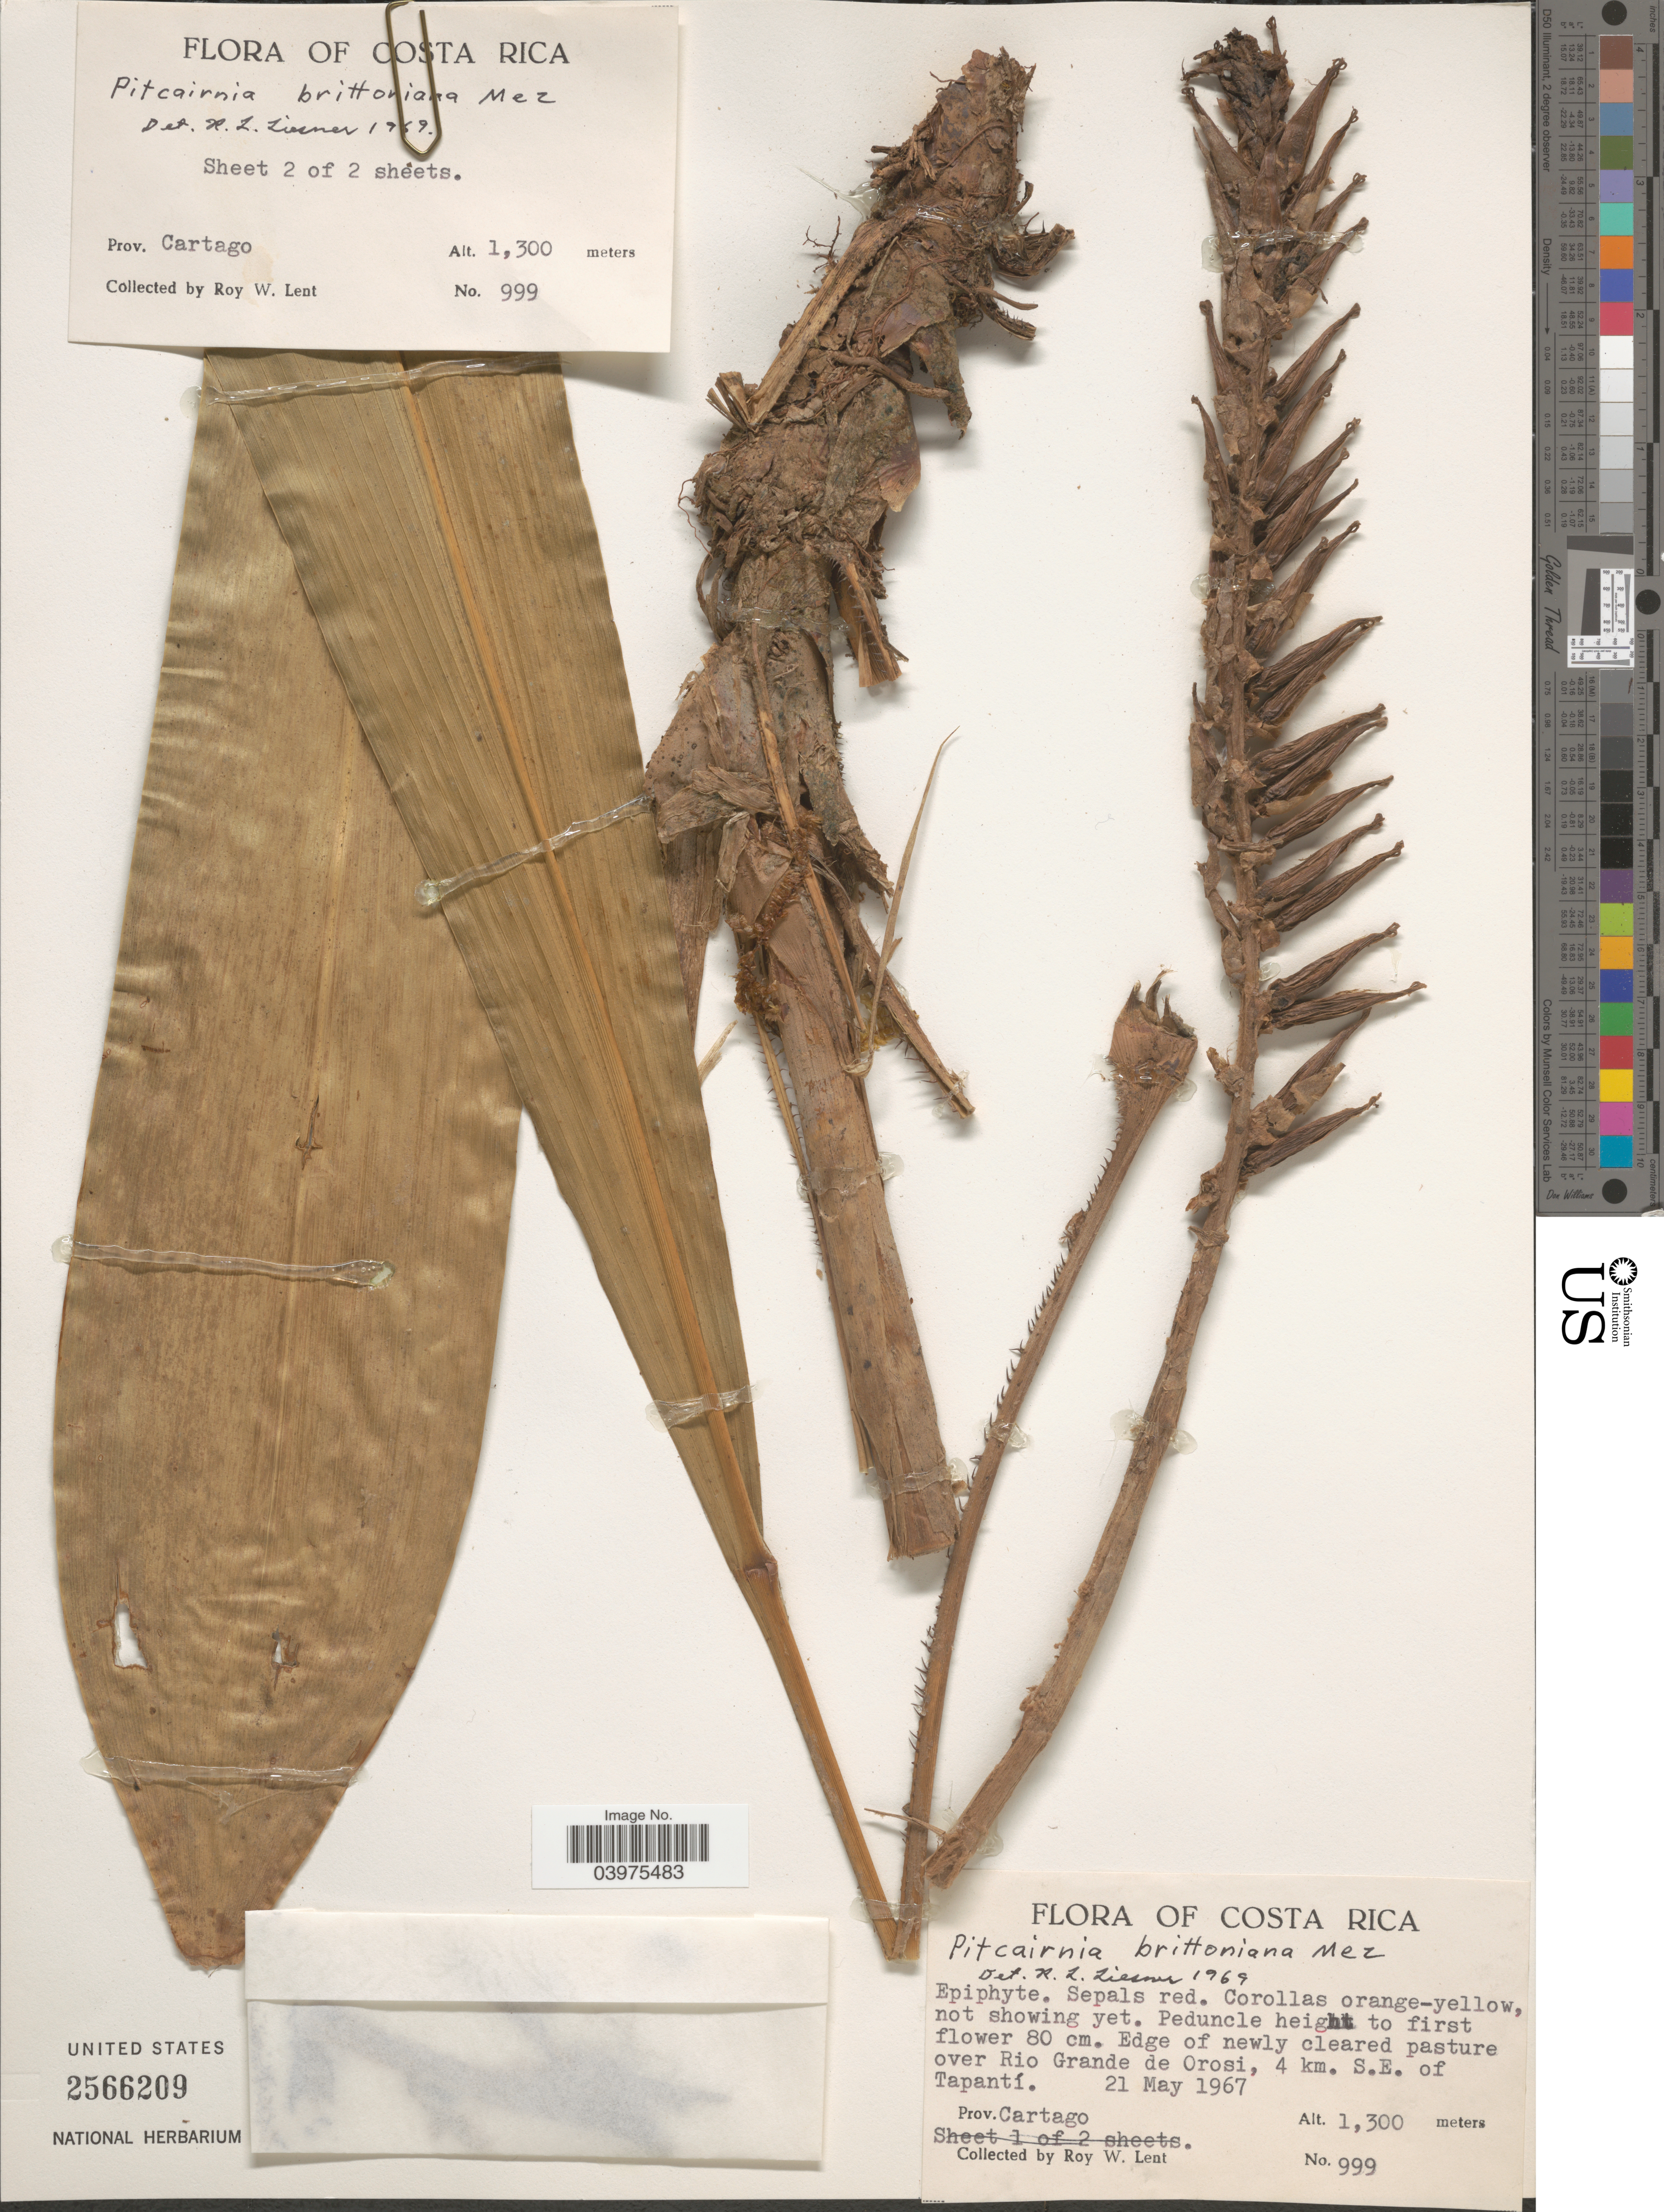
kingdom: Plantae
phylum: Tracheophyta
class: Liliopsida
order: Poales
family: Bromeliaceae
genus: Pitcairnia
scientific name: Pitcairnia brittoniana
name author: Mez in A. DC.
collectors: R. W. Lent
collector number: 999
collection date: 1967-05-21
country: Costa Rica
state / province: Cartago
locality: Edge of newly cleared pasture over Rio Grande de Orosi, 4 km. S.E. of Tapantí.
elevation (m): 1300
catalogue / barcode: US 2566209